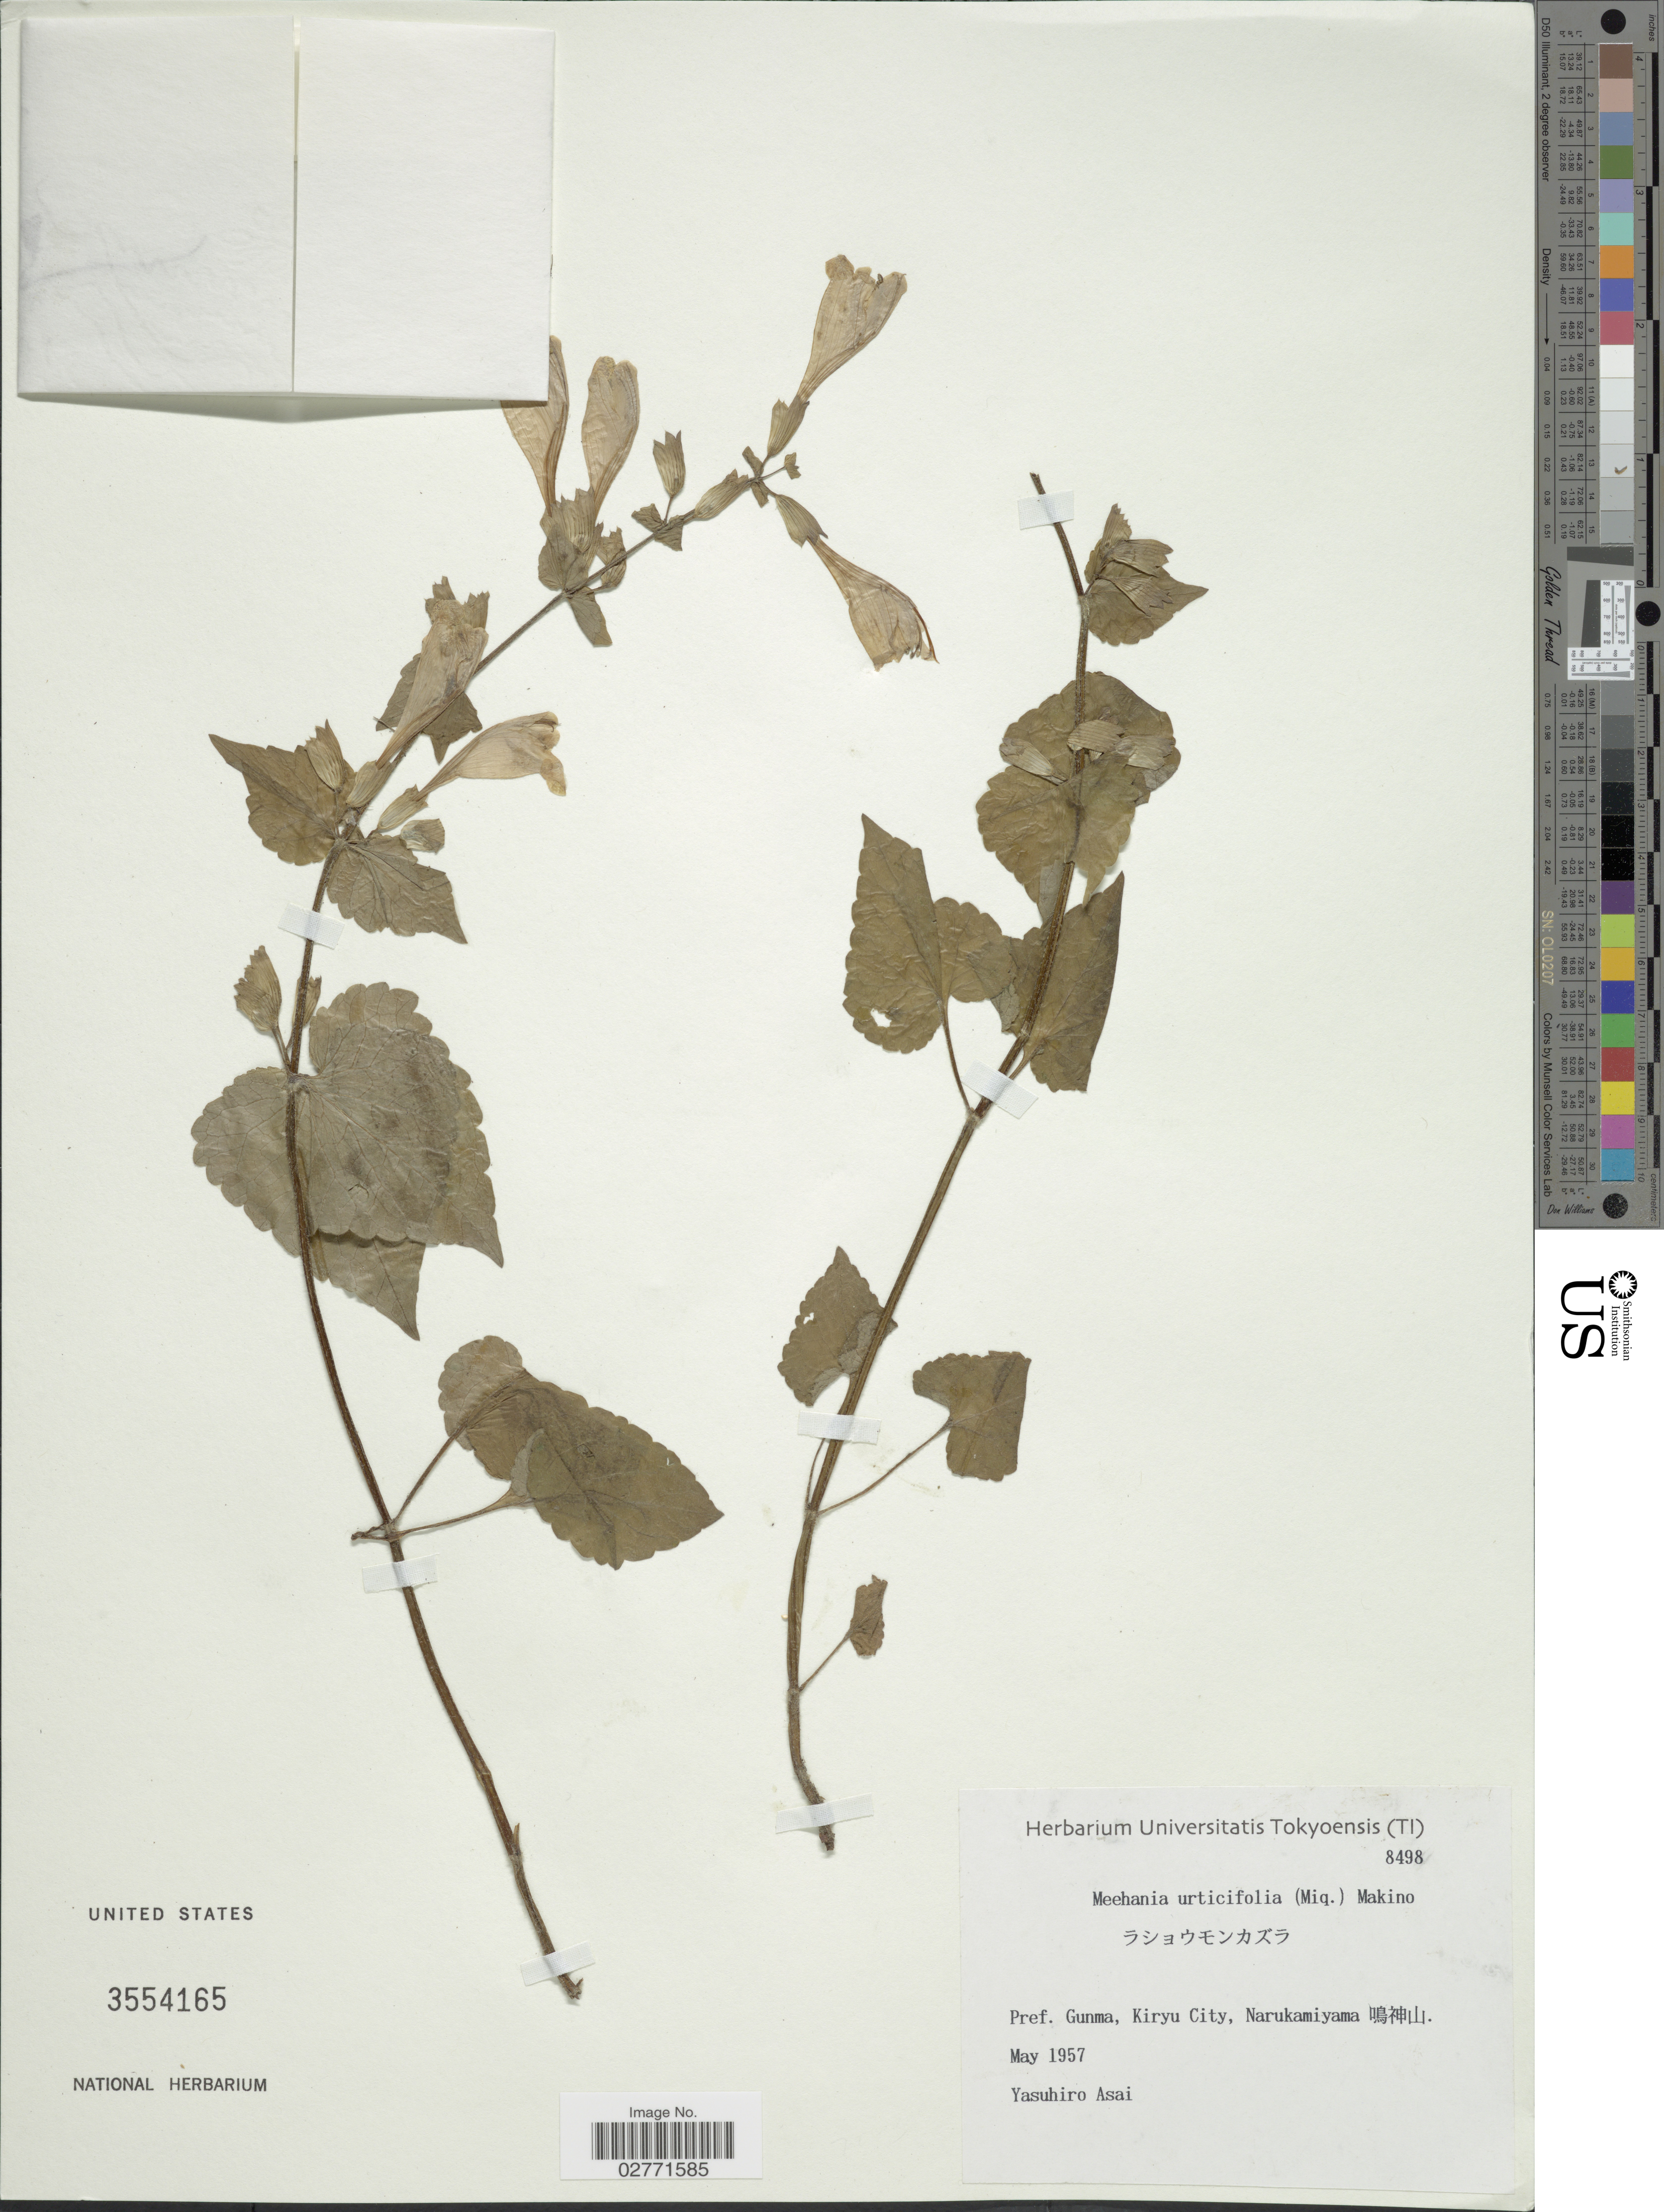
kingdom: Plantae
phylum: Tracheophyta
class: Magnoliopsida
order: Lamiales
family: Lamiaceae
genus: Meehania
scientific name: Meehania urticifolia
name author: (Miq.) Makino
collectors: Y. Asai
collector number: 8498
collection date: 1957-05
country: Japan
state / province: Gunma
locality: Pref. Gunma, Kiryu City, Narukamiyama.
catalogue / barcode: US 3554165